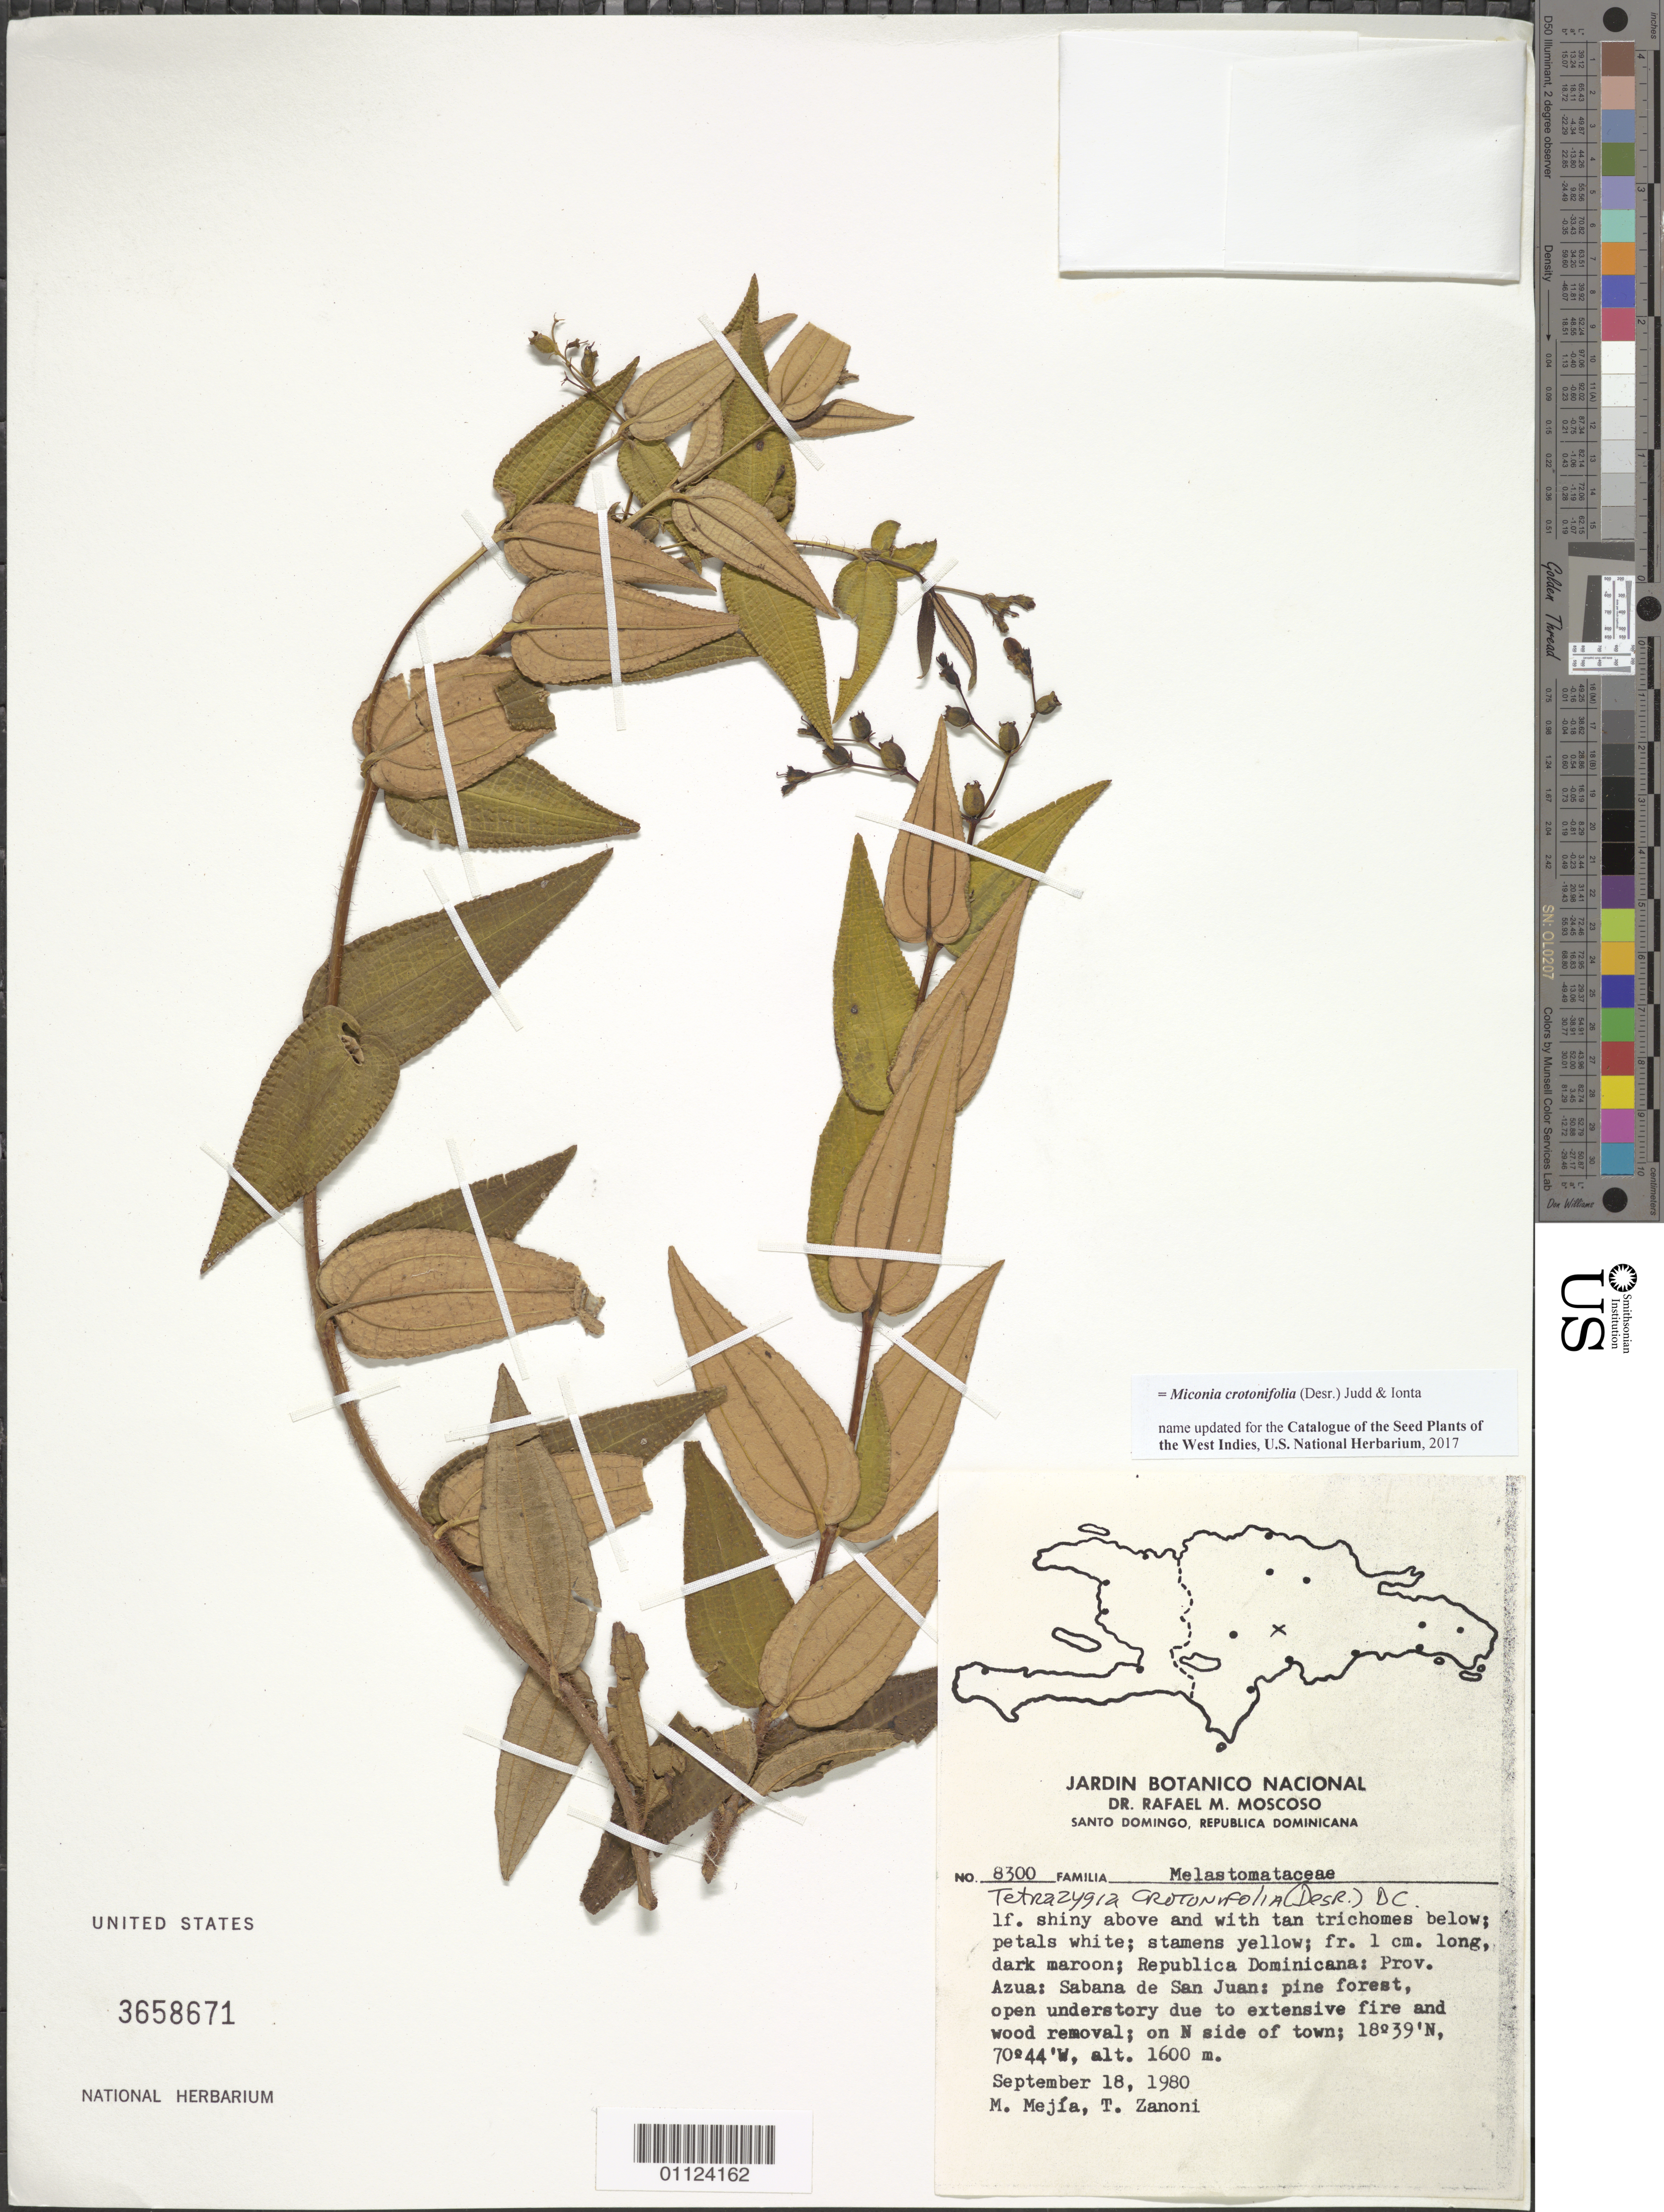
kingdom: Plantae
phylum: Tracheophyta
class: Magnoliopsida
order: Myrtales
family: Melastomataceae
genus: Miconia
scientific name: Miconia crotonifolia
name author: (Desr.) Judd & Ionta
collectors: M. Mejia & T. A. Zanoni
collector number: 8300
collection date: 1980-09-18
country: Dominican Republic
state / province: Azua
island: Hispaniola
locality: Sabana de San Juan.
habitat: Pine forest, open understory due to extensive fire and wood removal.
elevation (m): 1600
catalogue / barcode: US 3658671